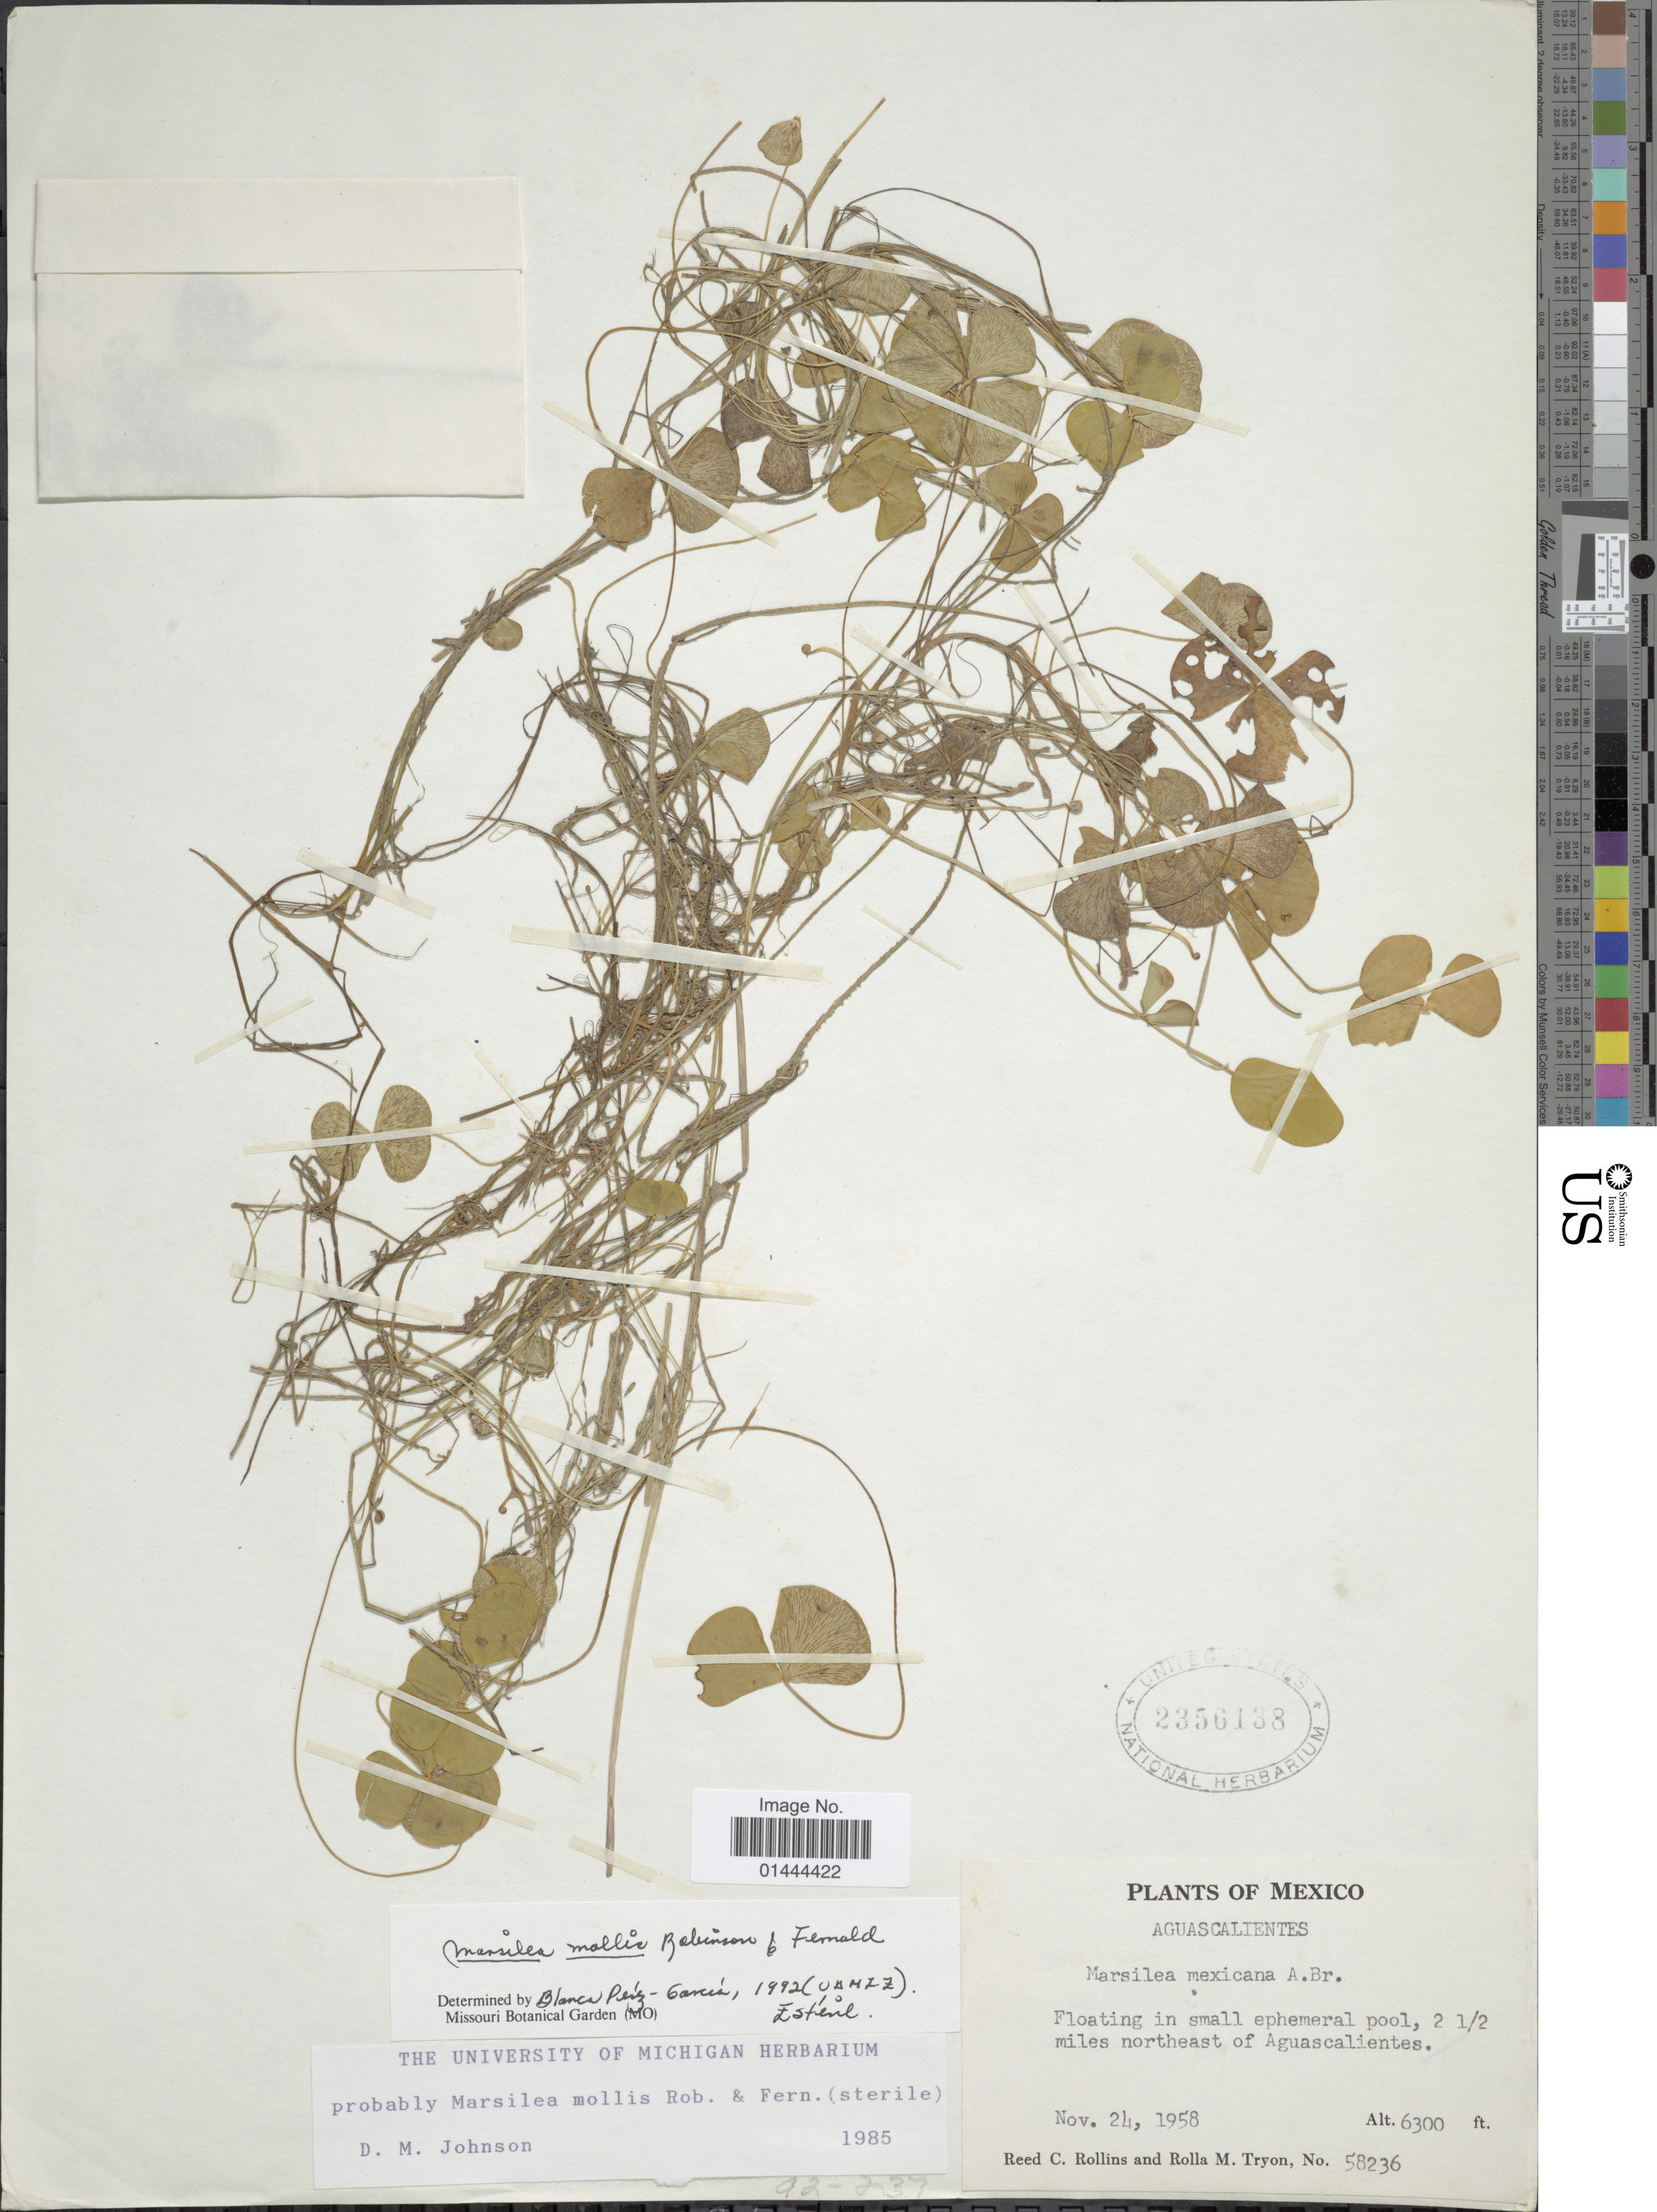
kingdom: Plantae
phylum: Tracheophyta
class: Polypodiopsida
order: Salviniales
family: Marsileaceae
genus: Marsilea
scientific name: Marsilea mollis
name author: B.L. Rob. & Fernald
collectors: R. C. Rollins & R. M. Tryon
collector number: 58236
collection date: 1958-11-24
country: Mexico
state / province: Aguascalientes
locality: Floating in small ephemeral pool, 2 ½ miles northeast of Aguascalientes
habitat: floating in epheremal pool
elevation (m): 1920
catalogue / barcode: US 2356138